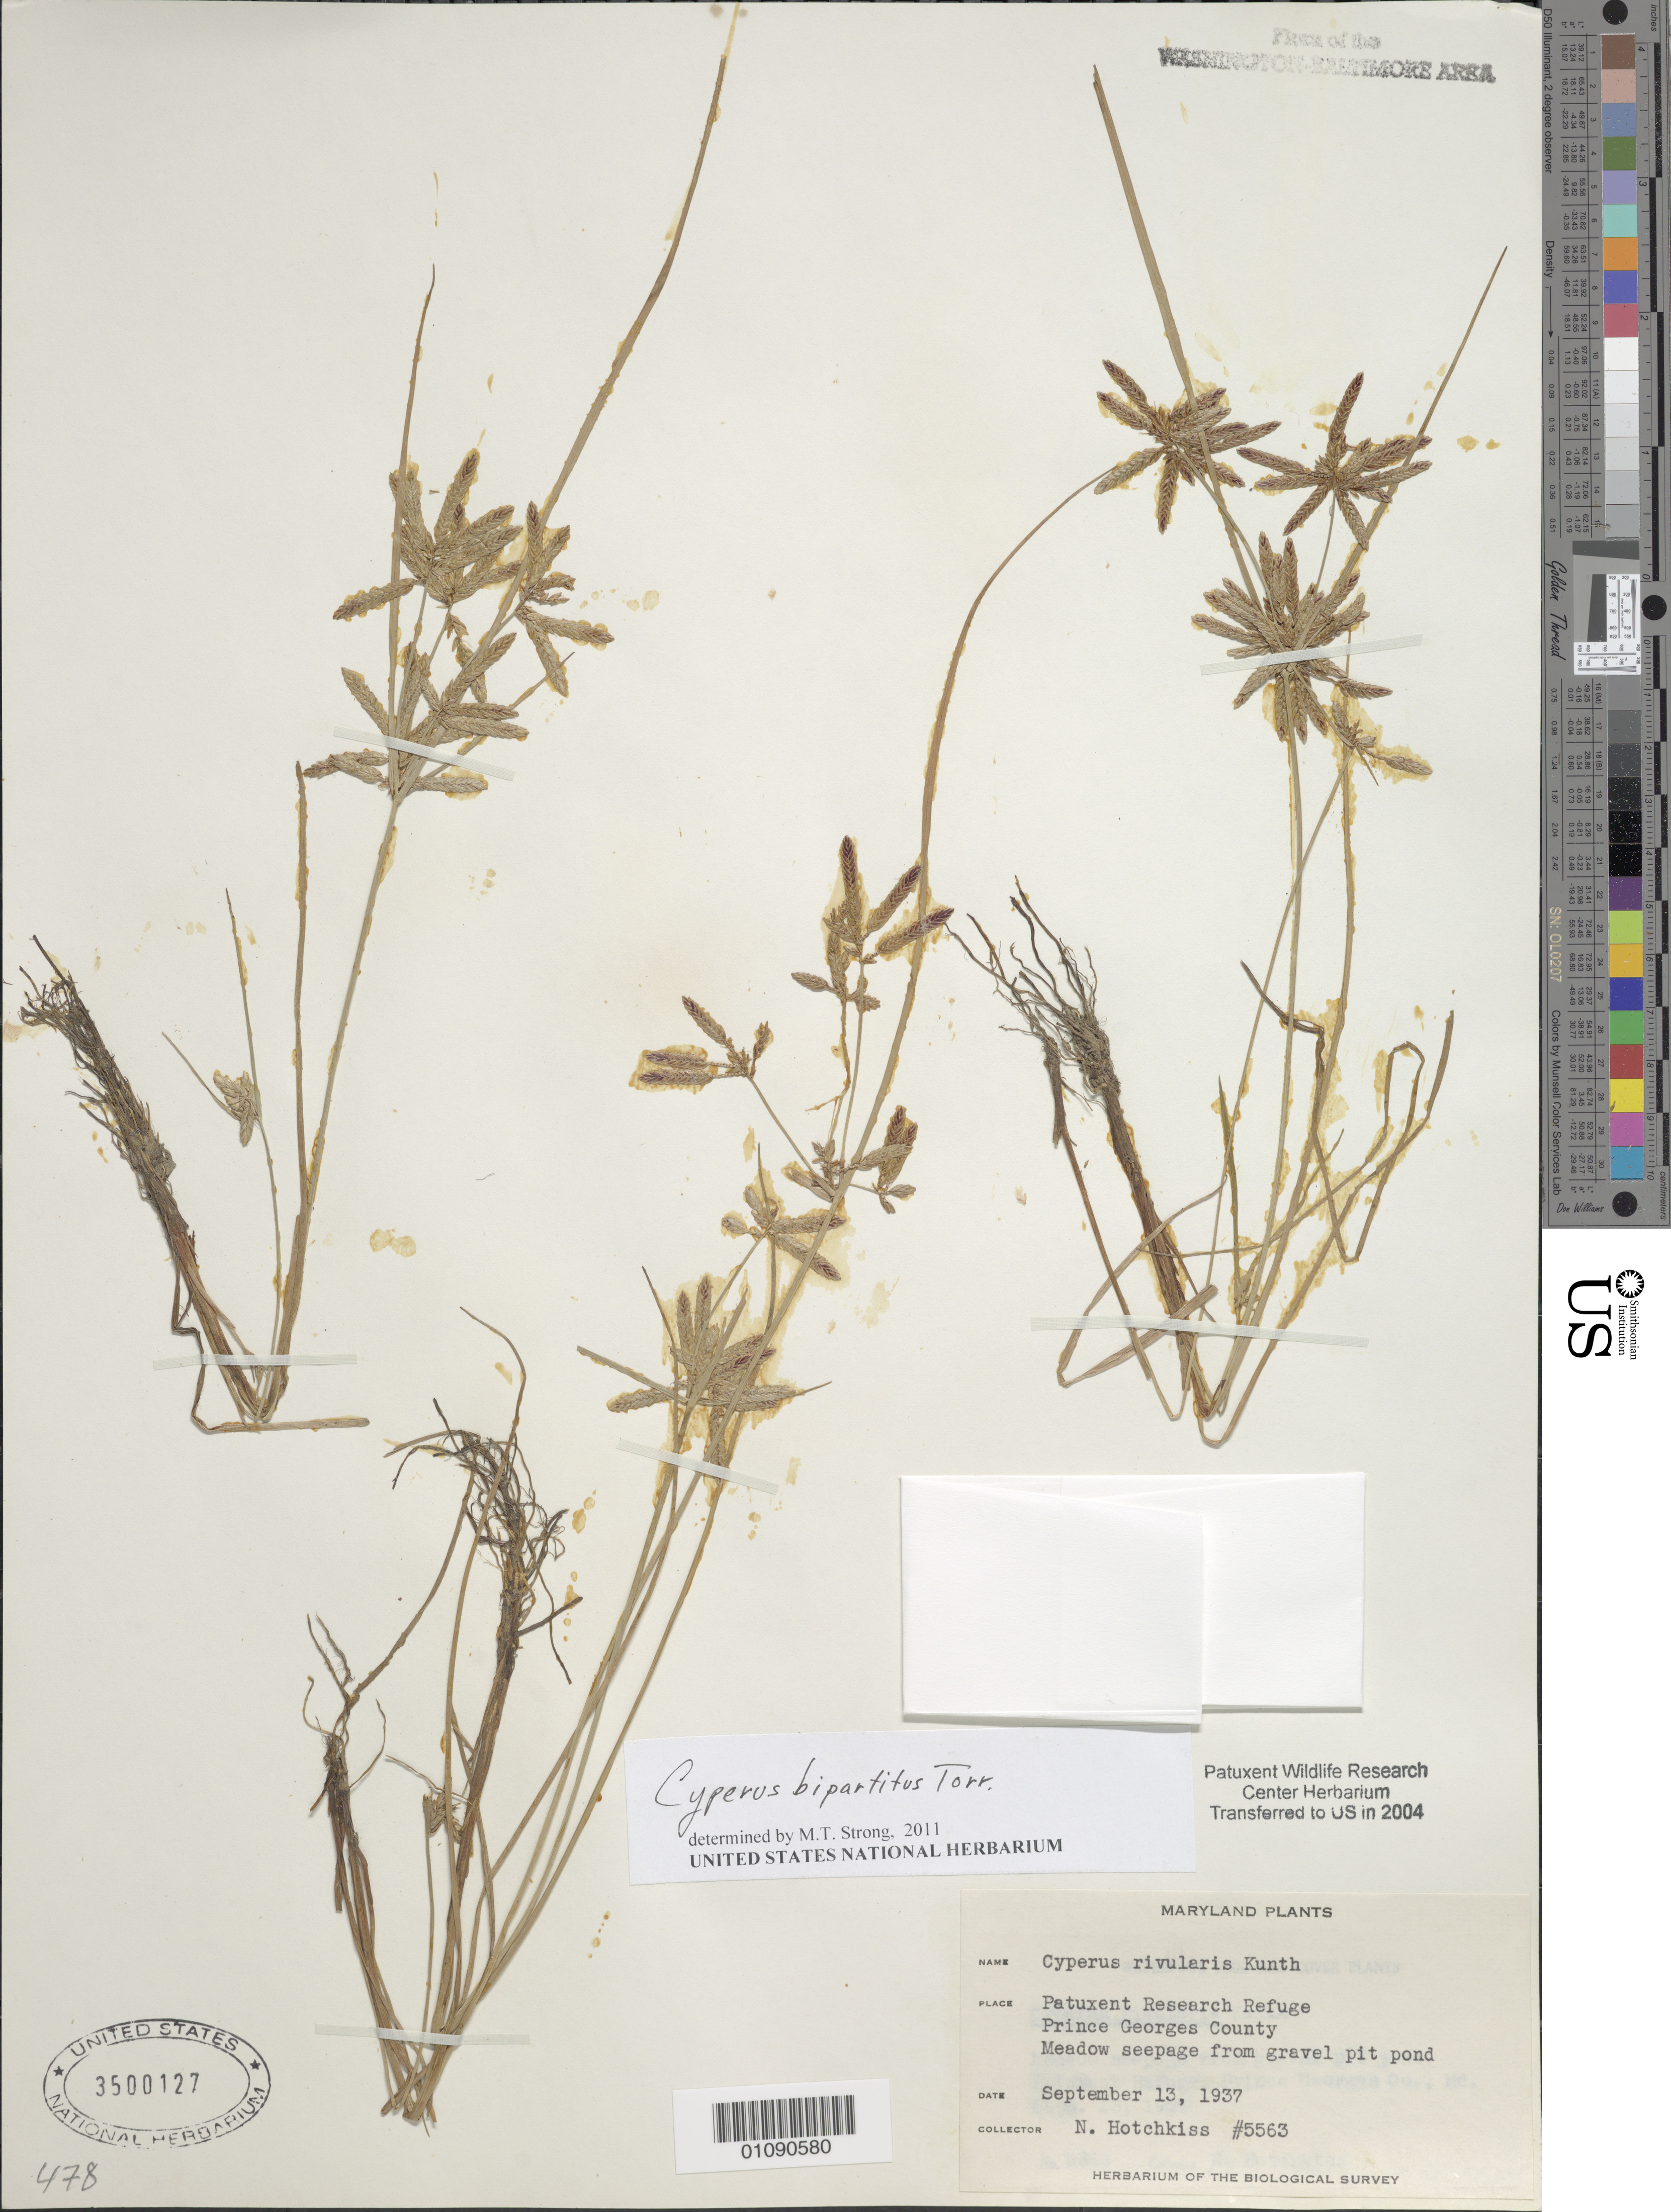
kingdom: Plantae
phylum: Tracheophyta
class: Liliopsida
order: Poales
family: Cyperaceae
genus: Cyperus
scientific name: Cyperus bipartitus Torr.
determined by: Strong, M. T.; Acevedo-Rodríguez, P.; Carrington, C. M.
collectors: N. Hotchkiss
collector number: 5563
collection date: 1937-09-13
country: United States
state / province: Maryland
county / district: Prince George's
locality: Patuxent Wildlife Refuge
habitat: Meadow seepage from gravel pit pond.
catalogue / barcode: US 3500127